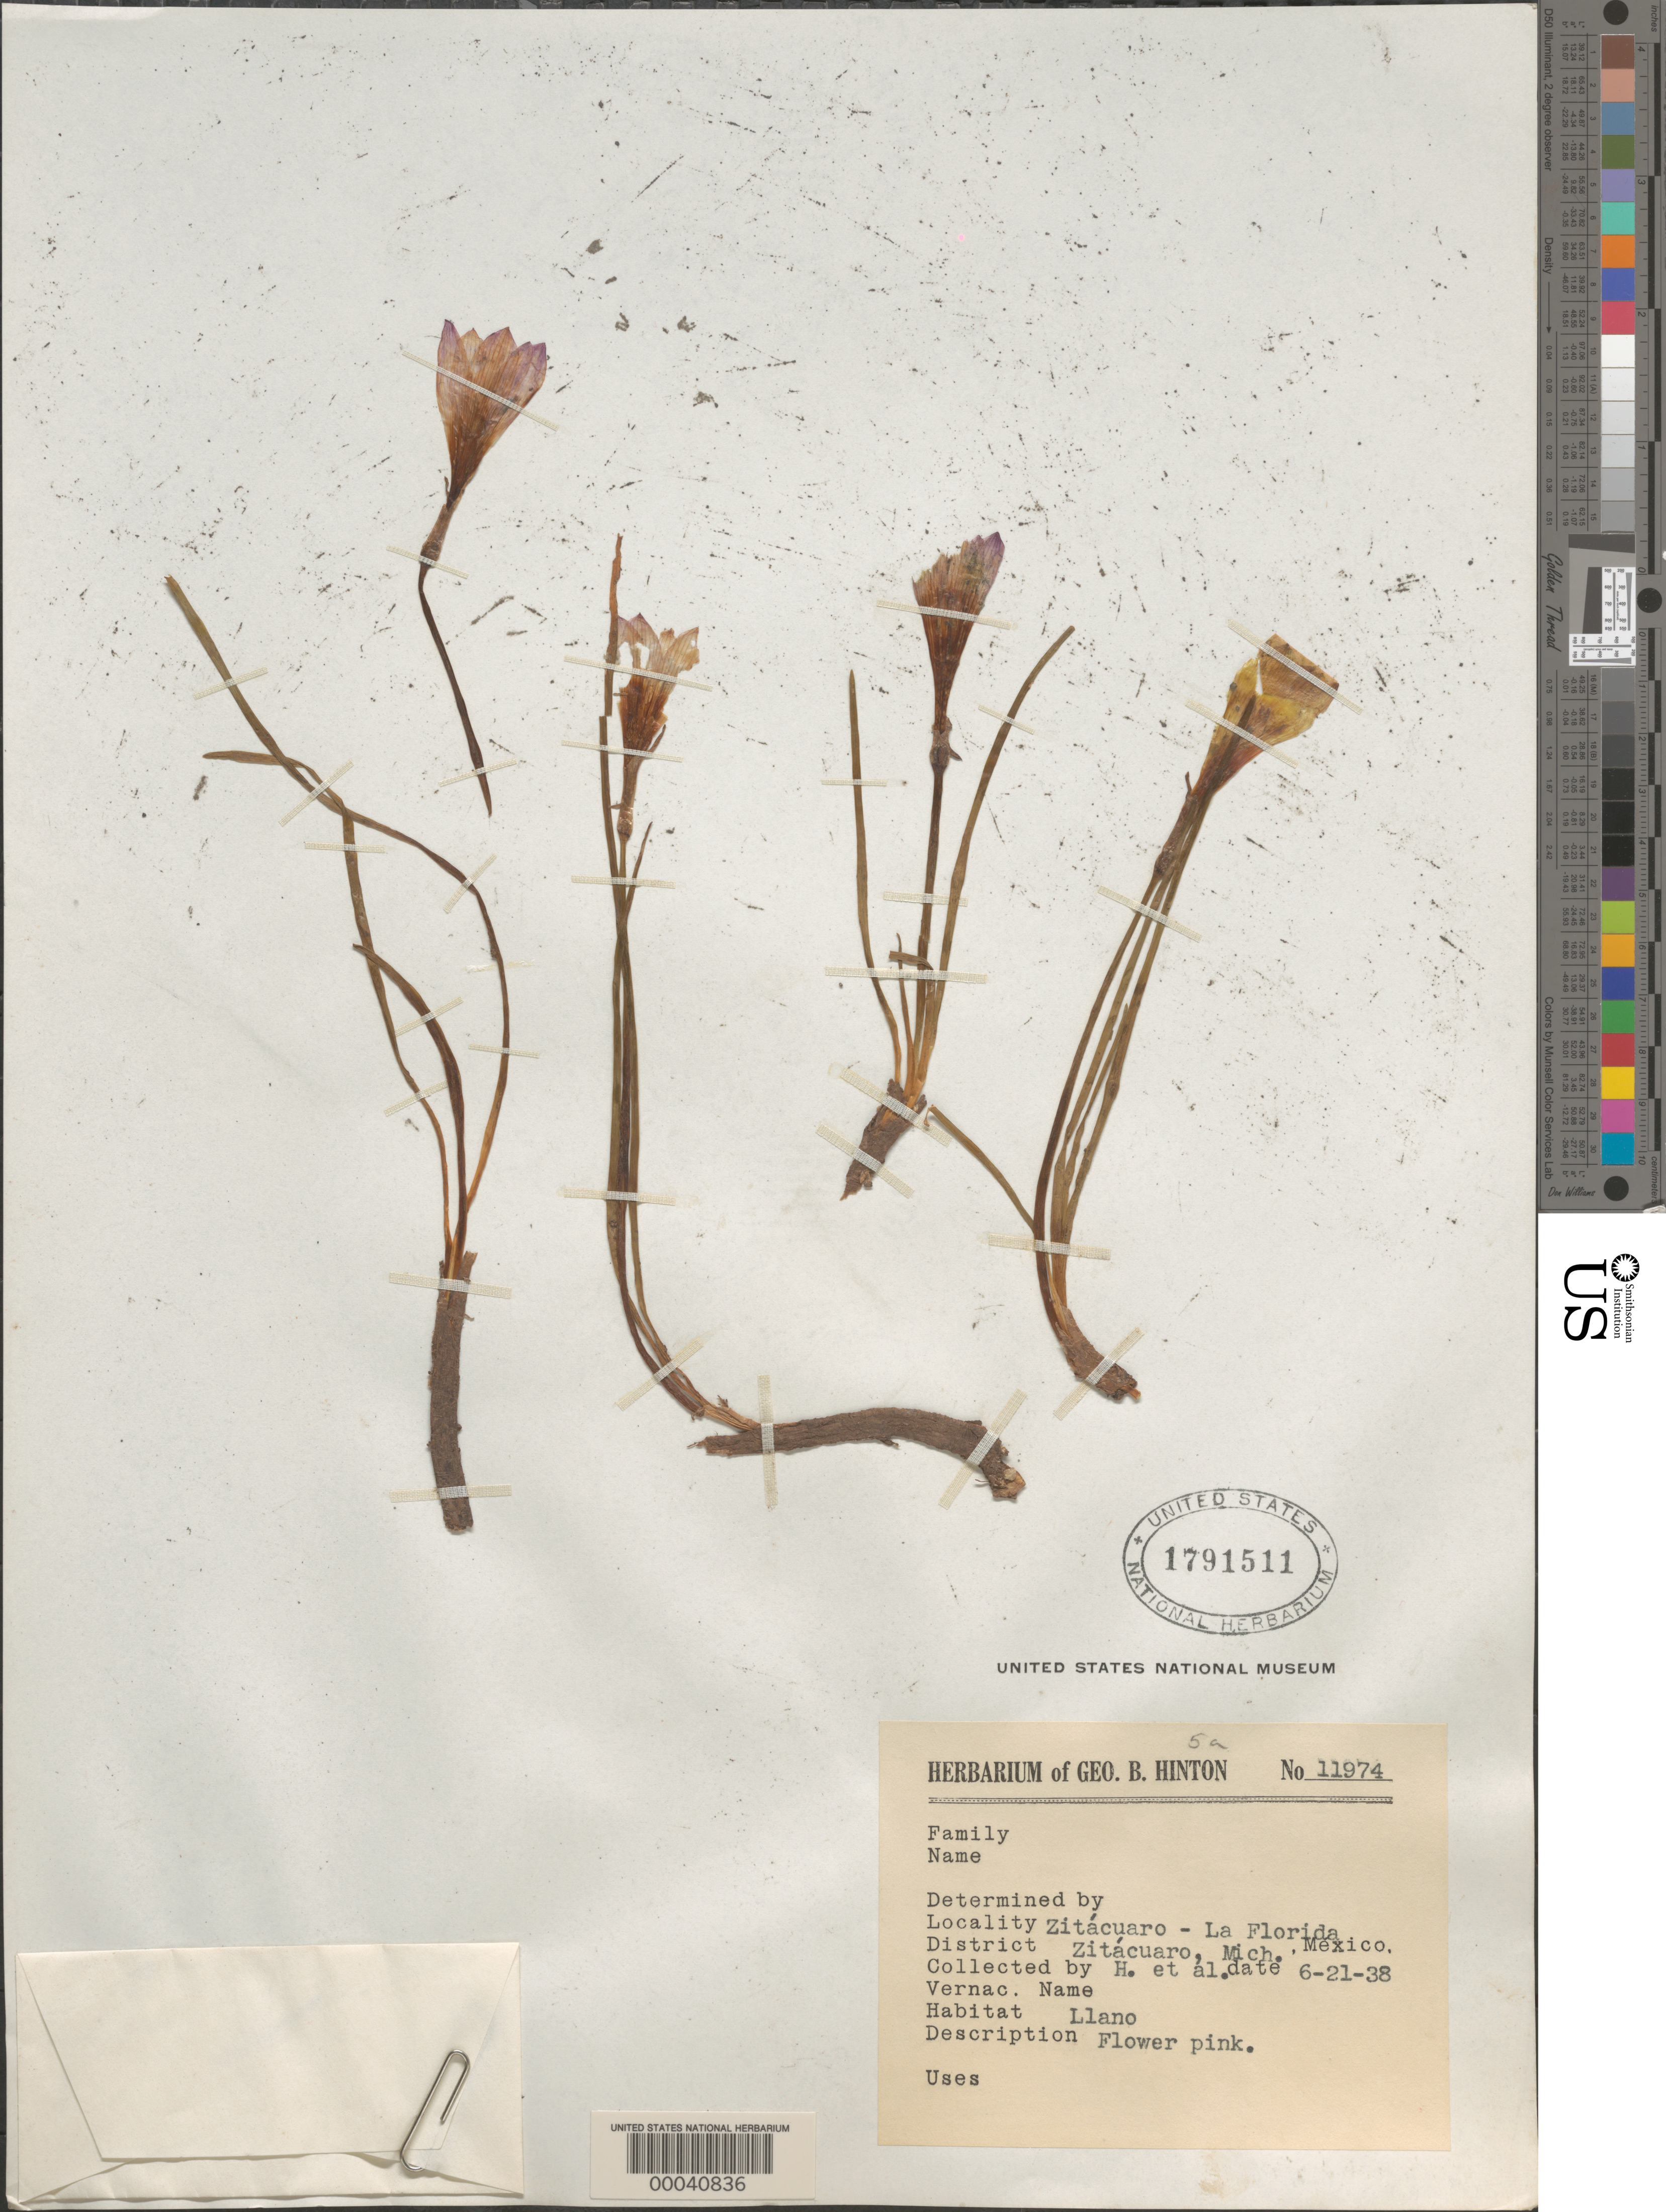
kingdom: Plantae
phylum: Tracheophyta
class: Liliopsida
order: Asparagales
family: Amaryllidaceae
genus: Zephyranthes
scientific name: Zephyranthes sp.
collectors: G. B. Hinton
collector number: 11974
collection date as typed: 21 Jun 1938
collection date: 1938-06-21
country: Mexico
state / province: Michoacán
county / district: Zitácuaro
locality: Zitacuaro - La Florida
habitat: Open plain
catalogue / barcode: US 1791511